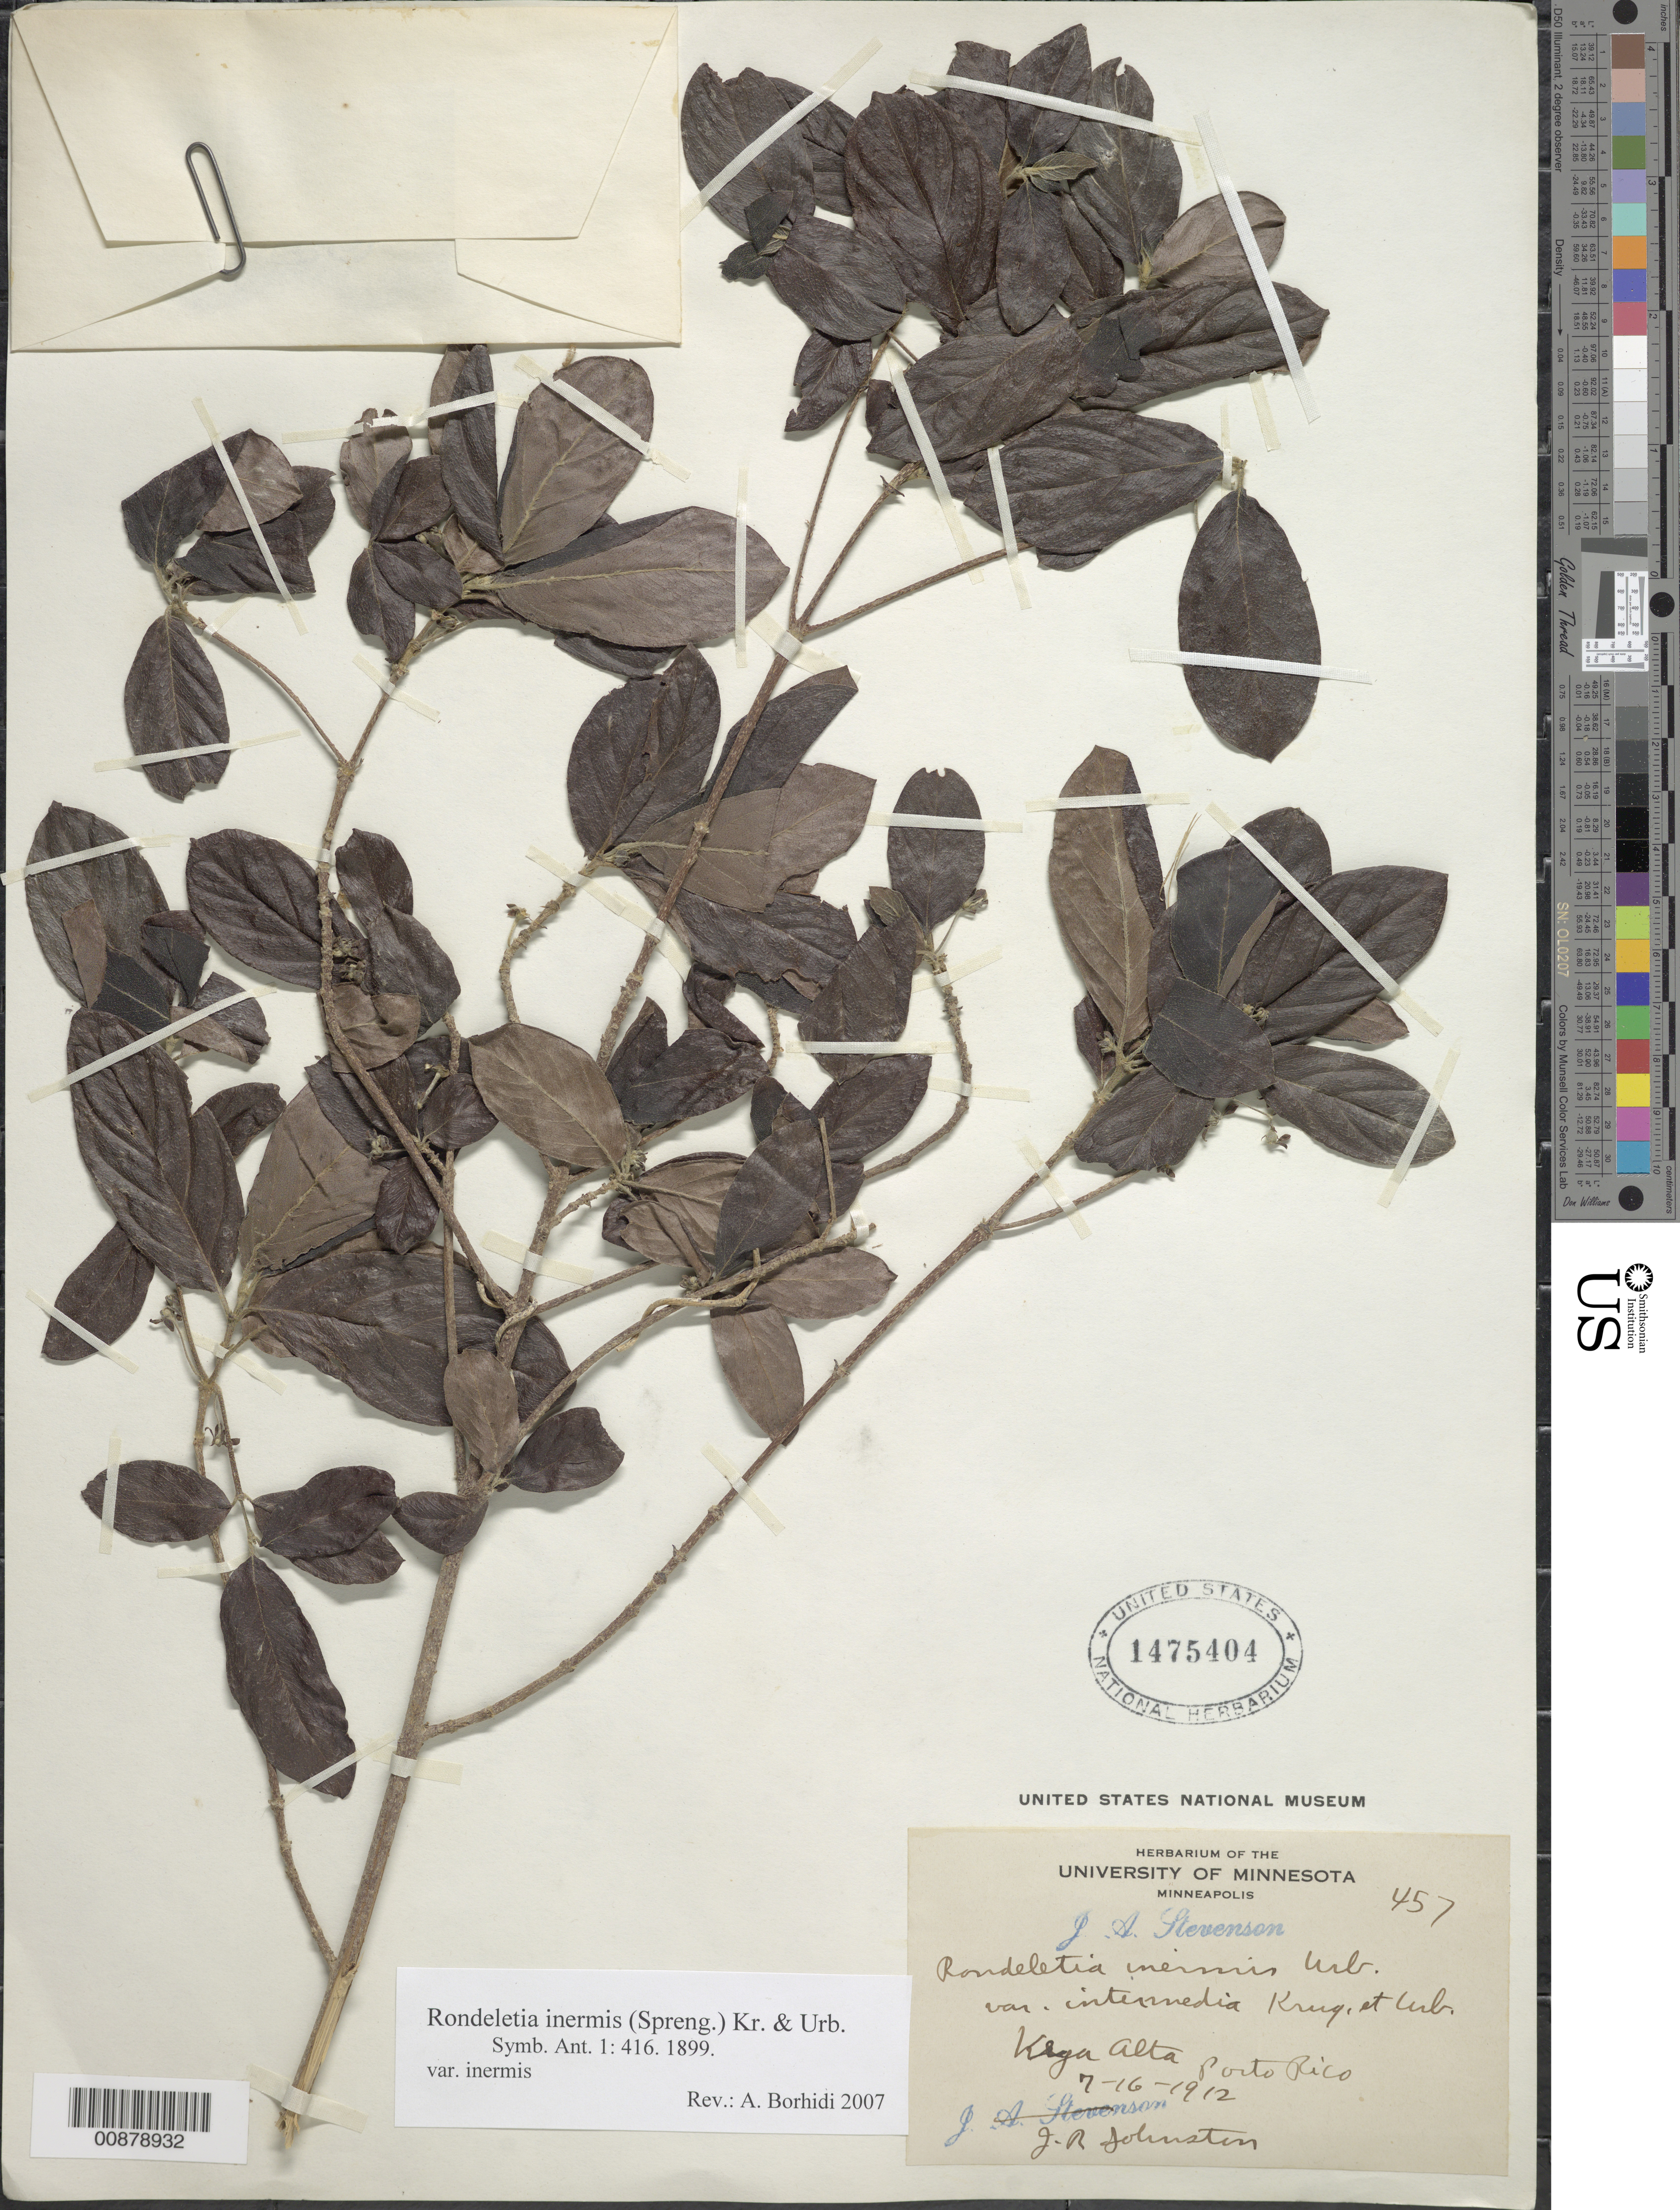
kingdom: Plantae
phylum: Tracheophyta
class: Magnoliopsida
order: Gentianales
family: Rubiaceae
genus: Rondeletia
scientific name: Rondeletia inermis var. inermis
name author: (Spreng.) Krug & Urb.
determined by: Borhidi, Attila L.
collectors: J. Johnston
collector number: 457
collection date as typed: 16 Jul 1912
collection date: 1912-07-16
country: Puerto Rico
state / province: Vega Alta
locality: Vega Alta.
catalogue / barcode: US 1475404